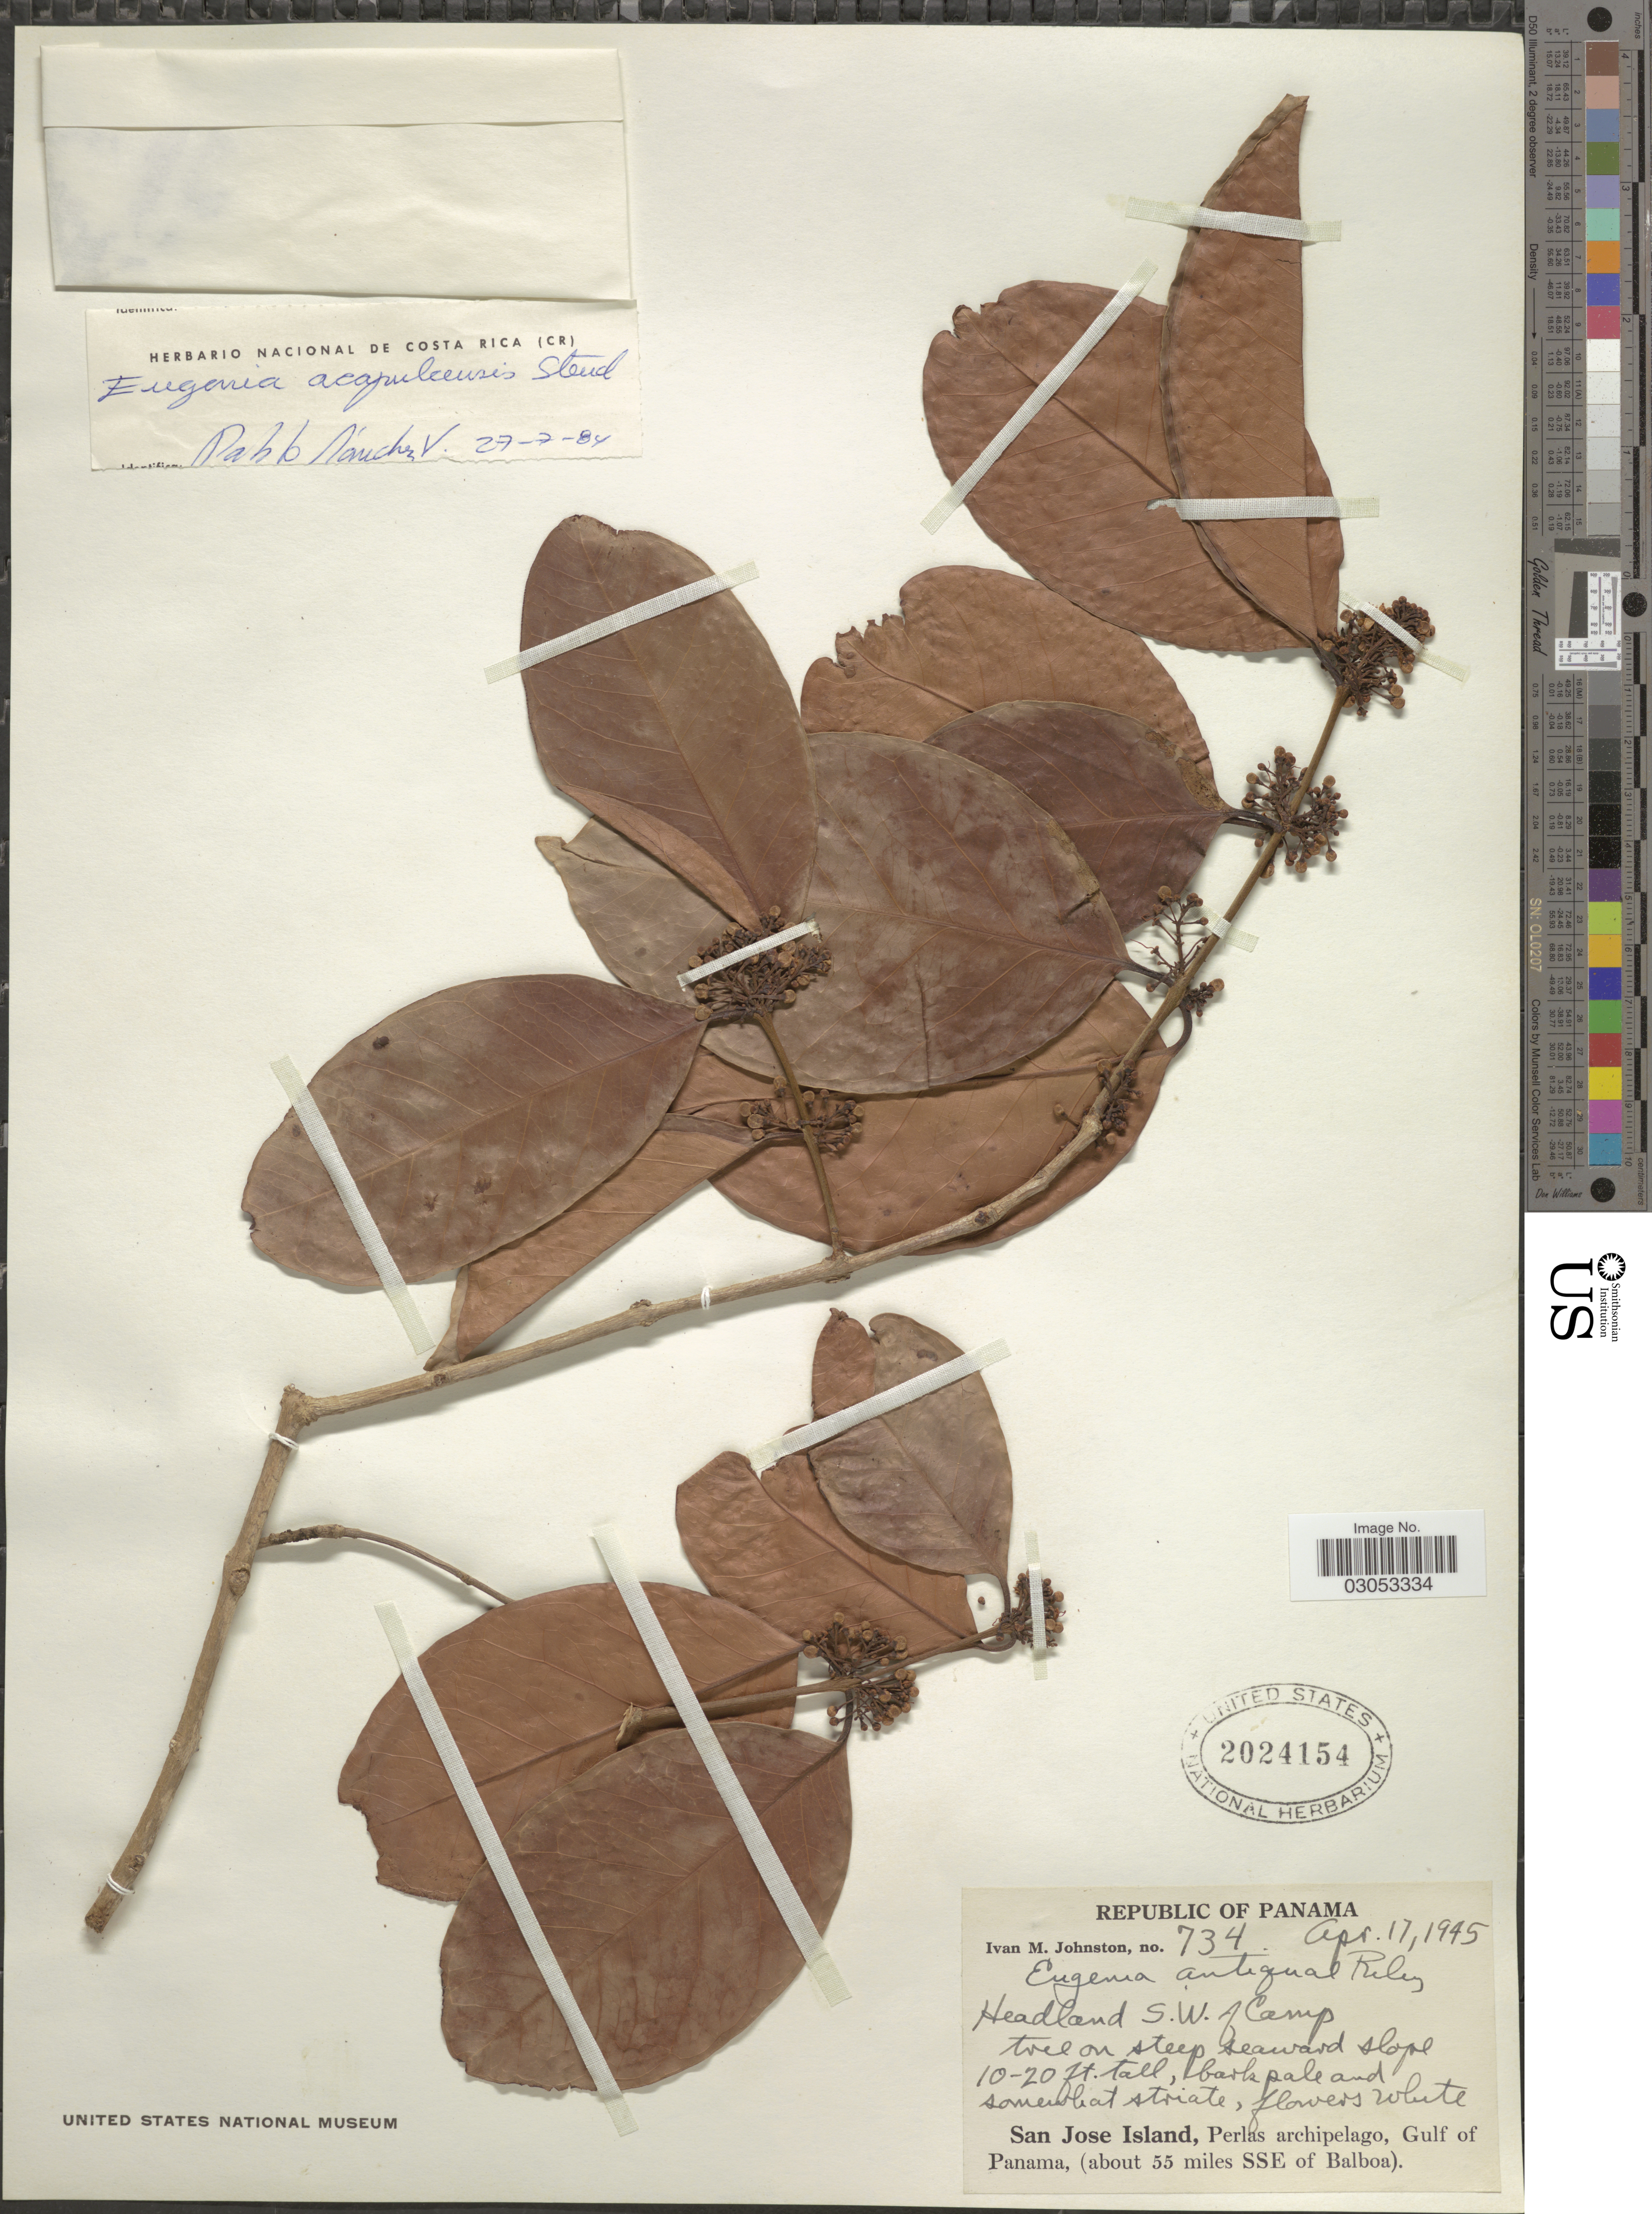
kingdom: Plantae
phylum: Tracheophyta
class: Magnoliopsida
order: Myrtales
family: Myrtaceae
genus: Eugenia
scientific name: Eugenia acapulcensis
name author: Steud.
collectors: I.M. Johnston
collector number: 734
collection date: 1945-04-17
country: Panama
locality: Headland S.W. of Camp, San Jose Island, Perlas archipelago, Gulf of Panama, (about 55 miles SSE of Balboa).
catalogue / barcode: US 2024154